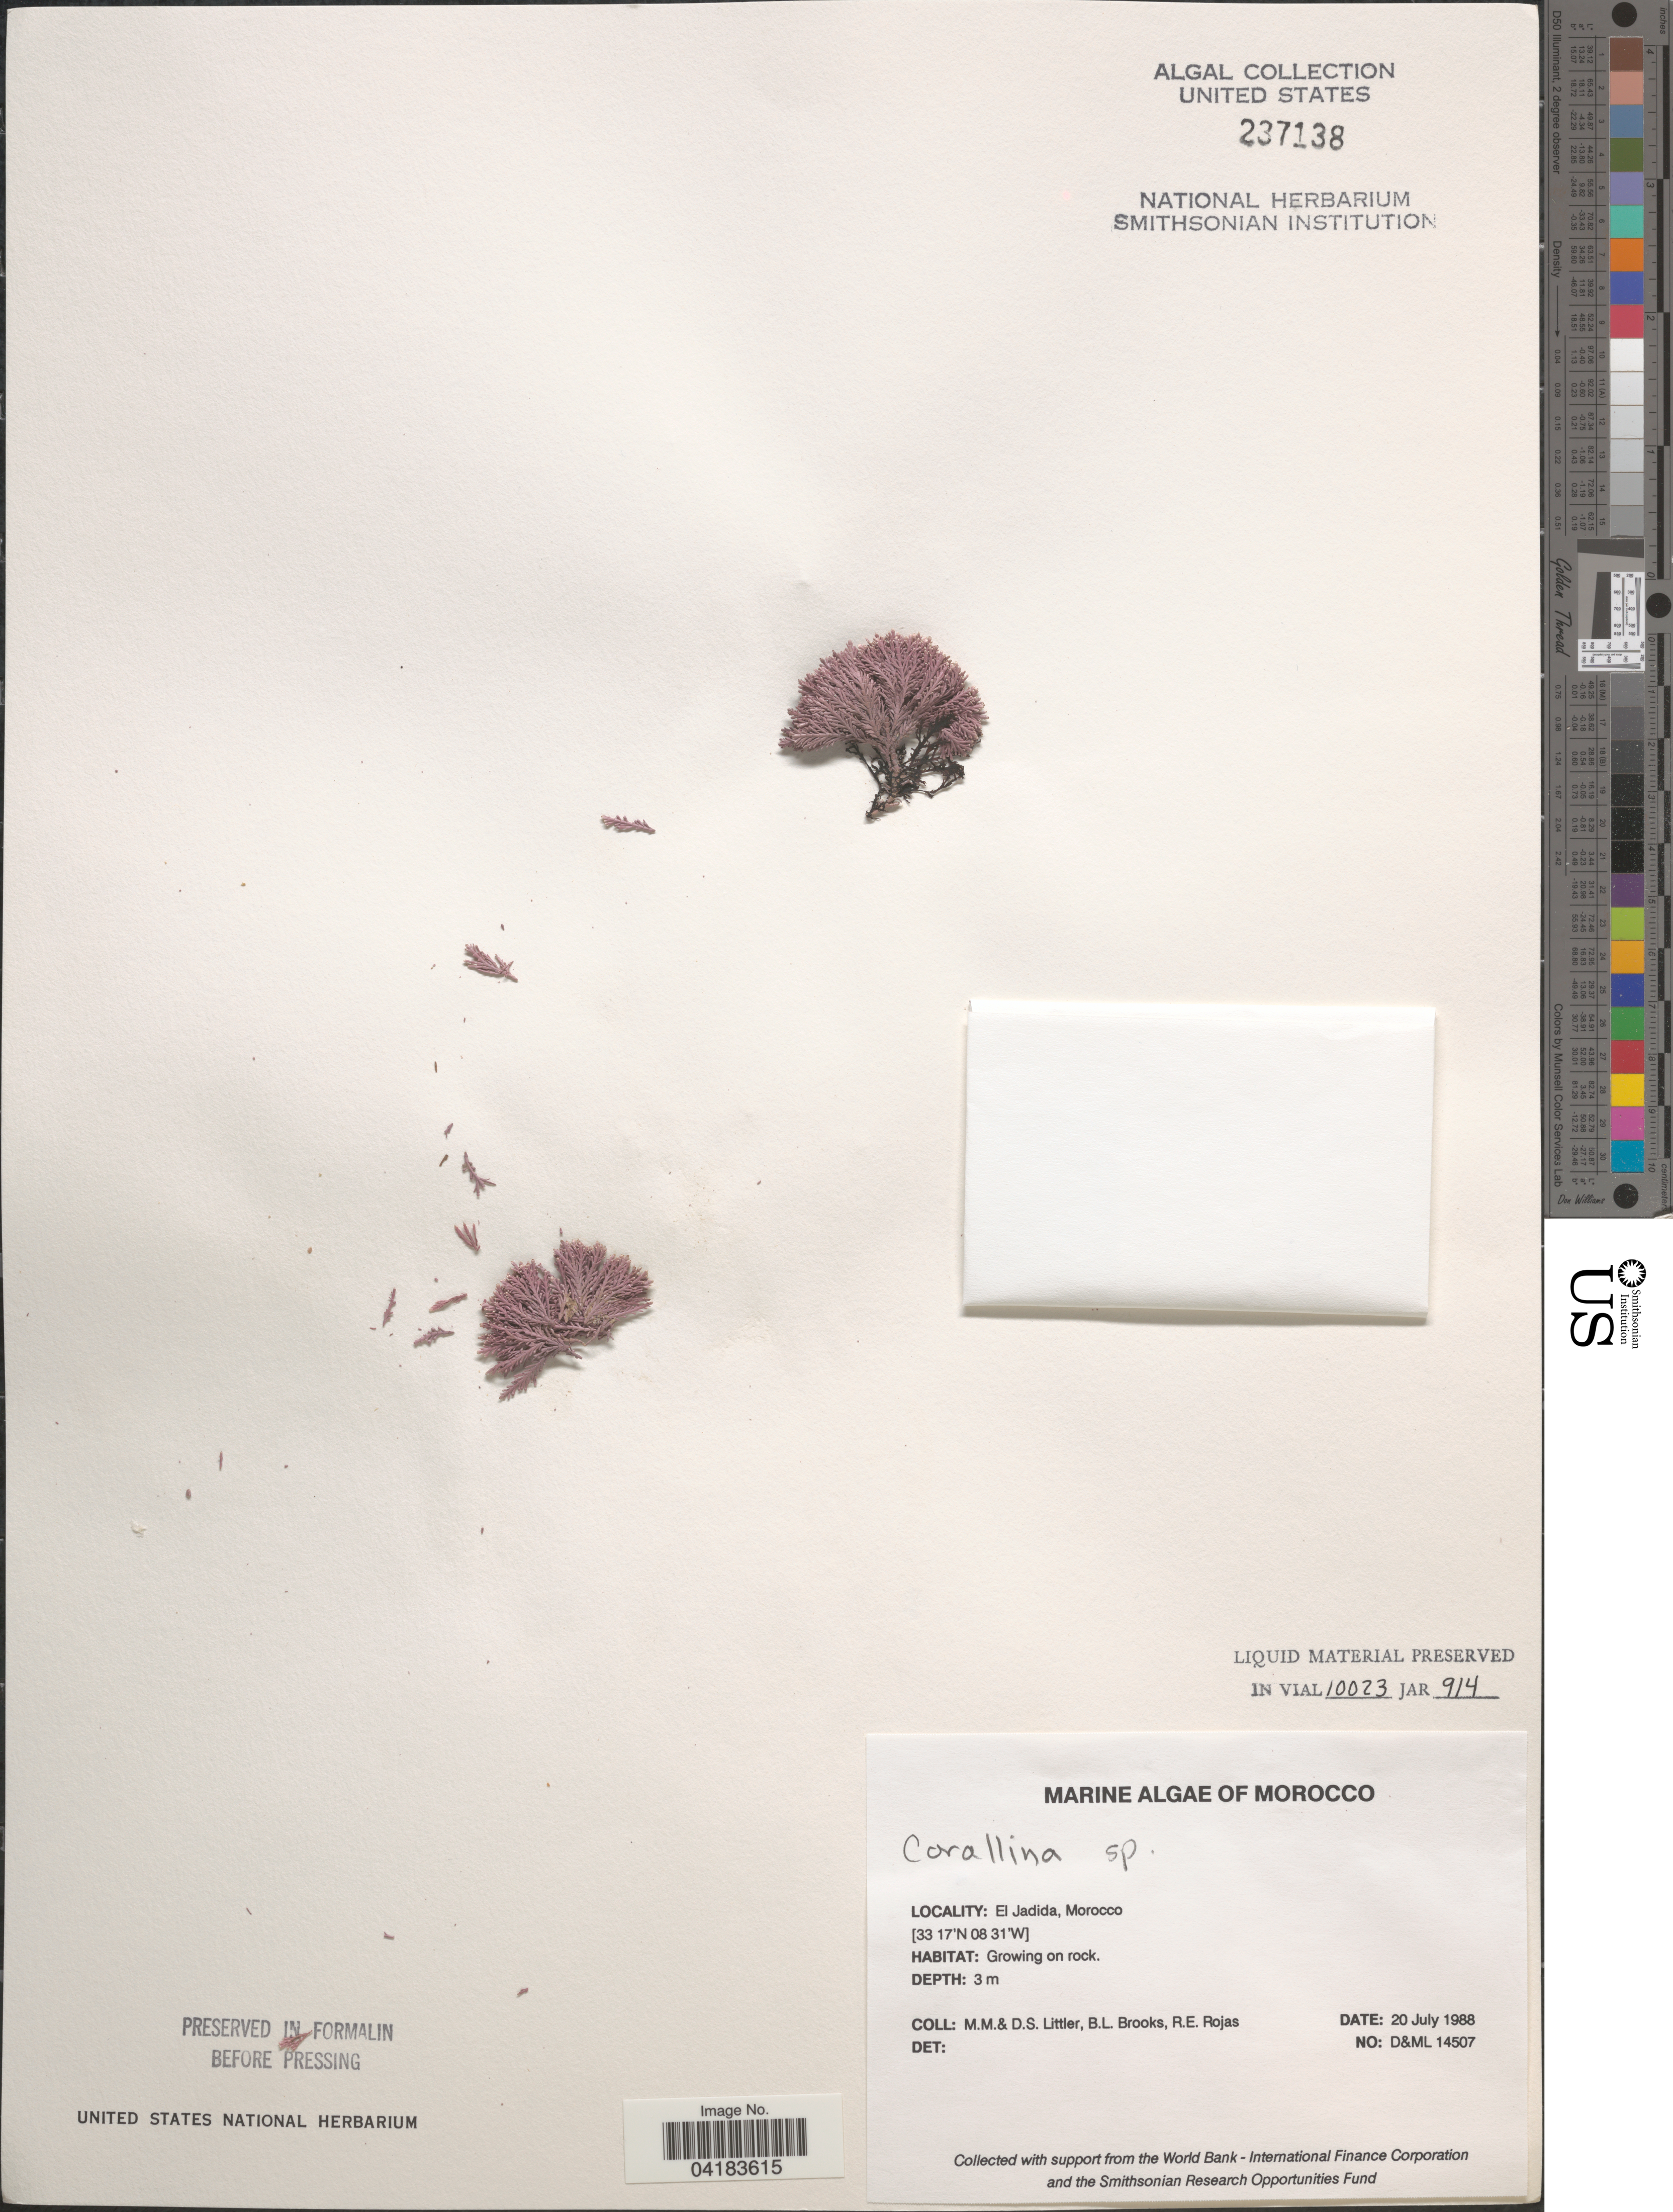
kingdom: Plantae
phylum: Rhodophyta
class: Florideophyceae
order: Corallinales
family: Corallinaceae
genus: Corallina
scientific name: Corallina sp.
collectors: D. S. Littler, B. Brooks & R. Rojas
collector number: D&ML14507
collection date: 1988-07-20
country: Morocco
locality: El Jadida.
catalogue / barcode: US 237138